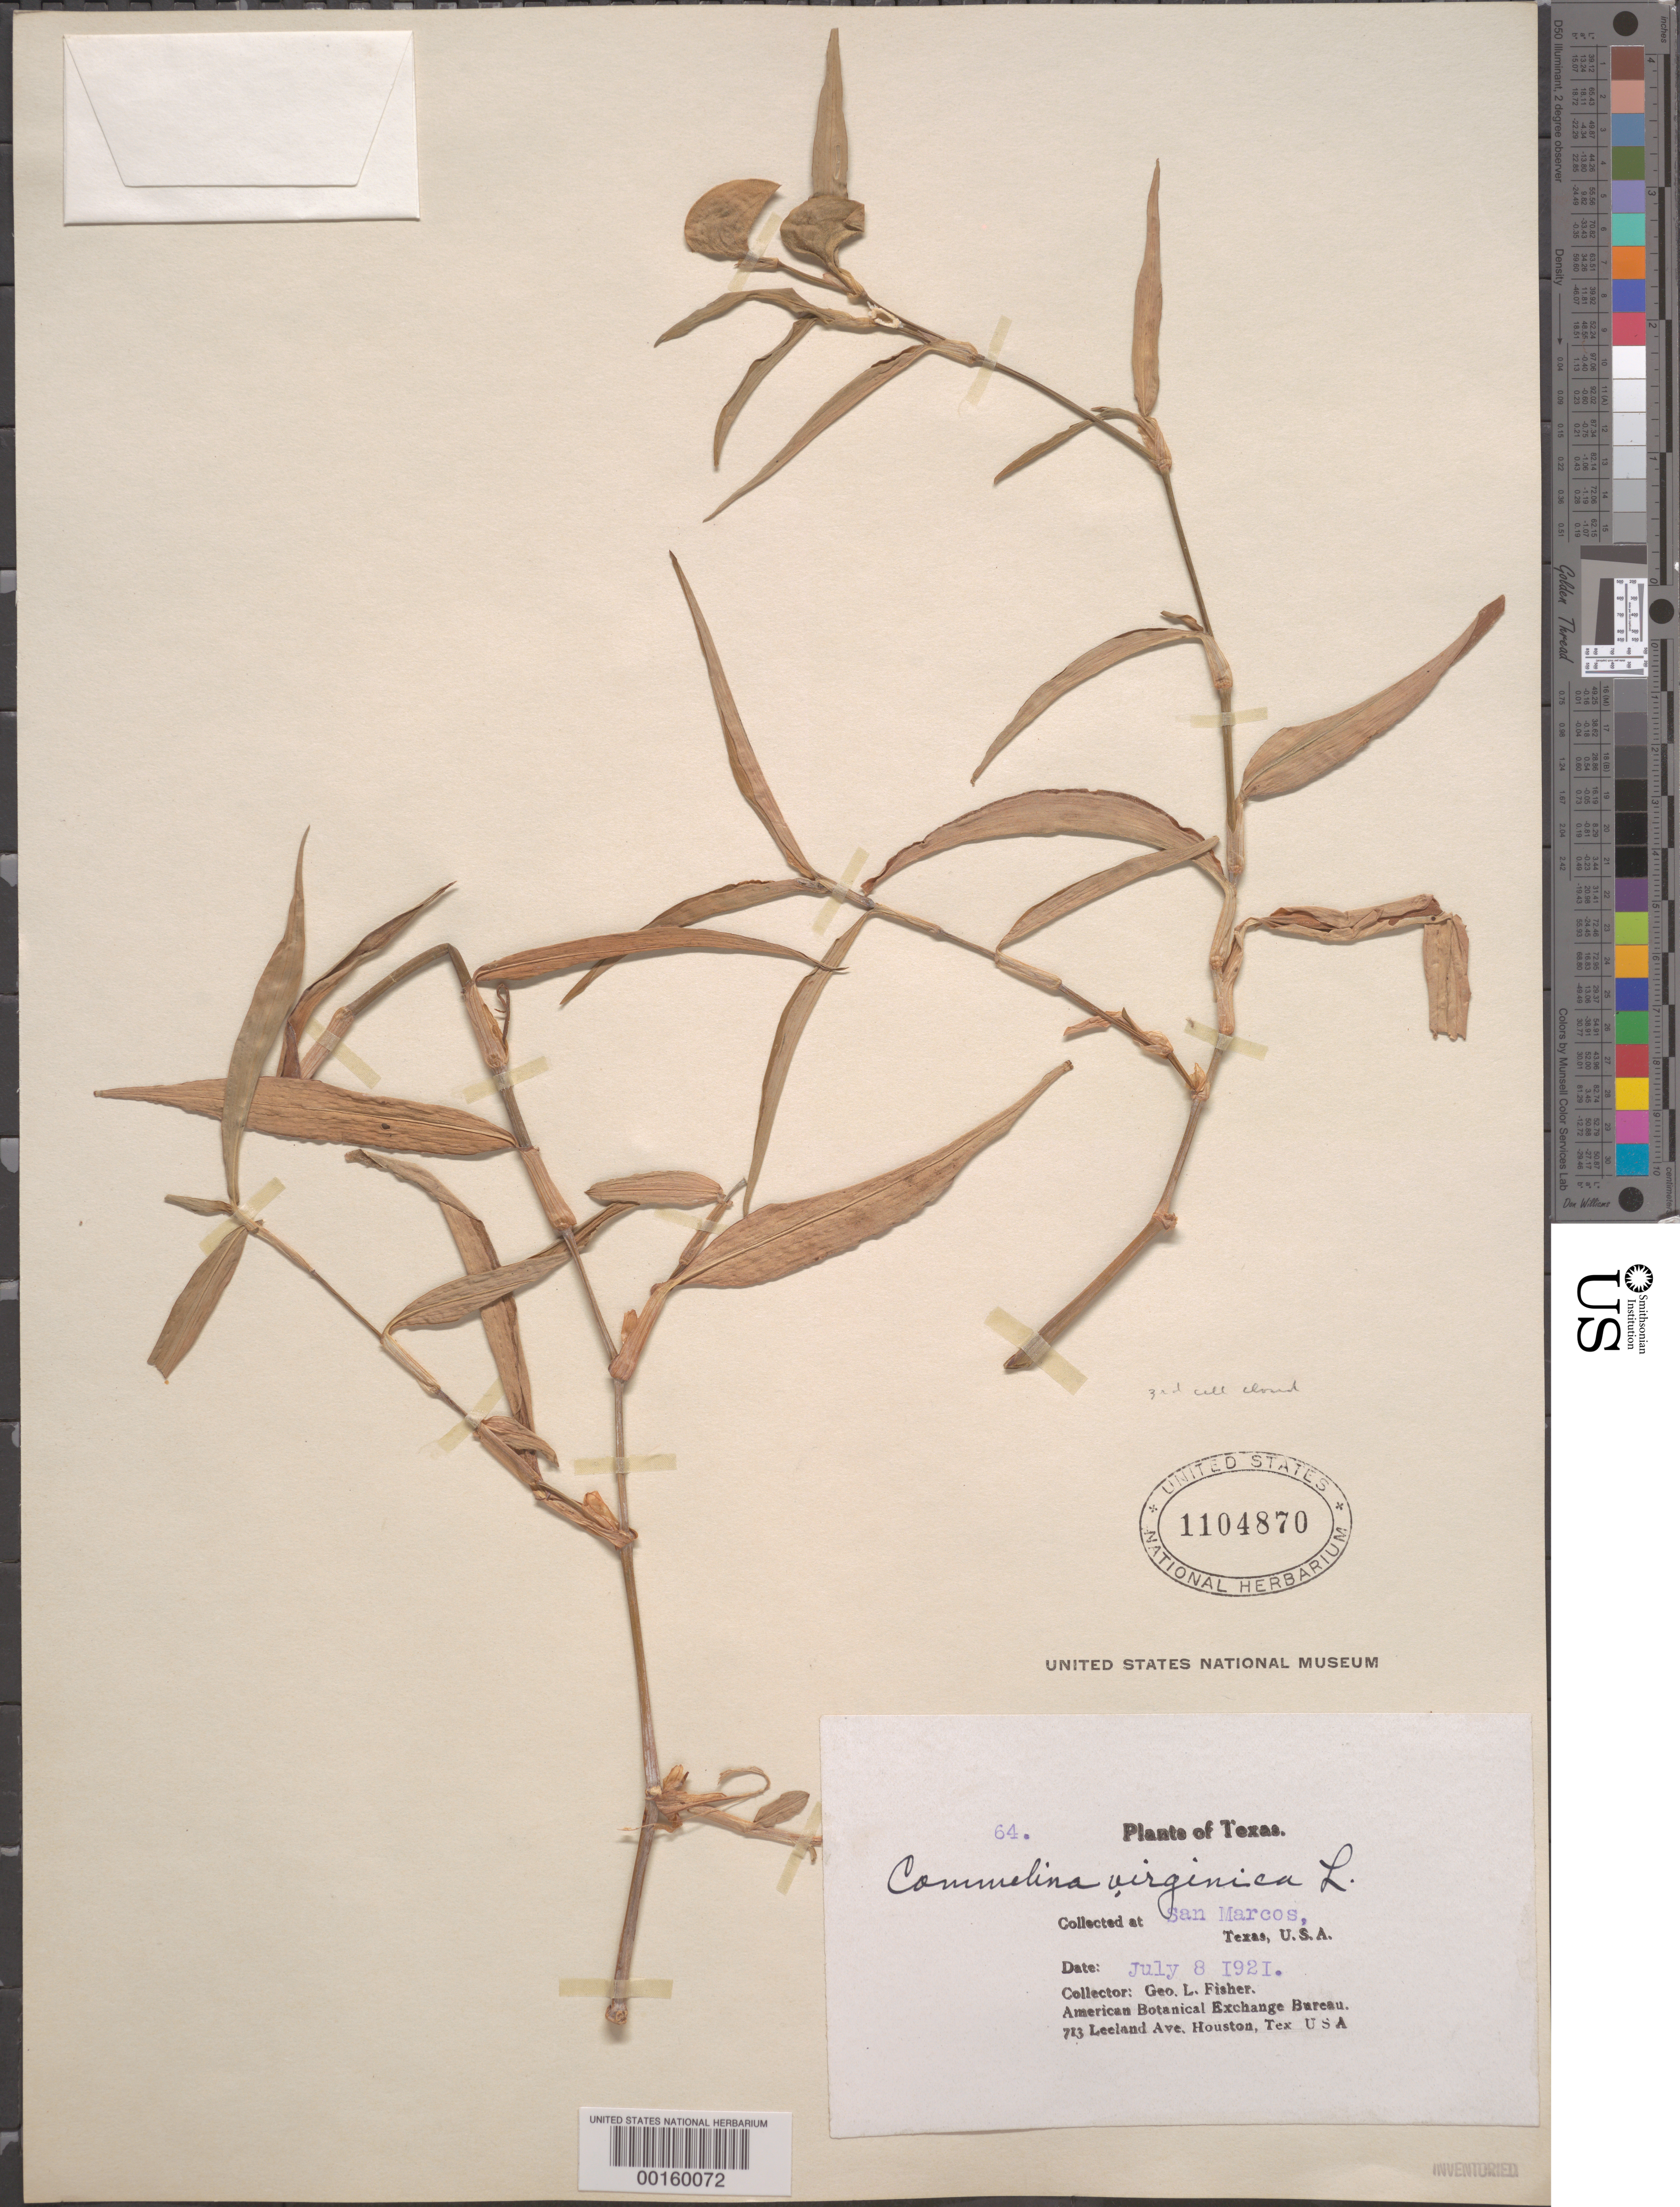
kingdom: Plantae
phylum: Tracheophyta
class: Liliopsida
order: Commelinales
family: Commelinaceae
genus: Commelina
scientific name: Commelina erecta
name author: L.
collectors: G. L. Fisher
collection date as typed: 08 Jul 1921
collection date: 1921-07-08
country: United States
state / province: Texas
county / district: Hays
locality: San marcos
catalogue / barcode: US 1104870